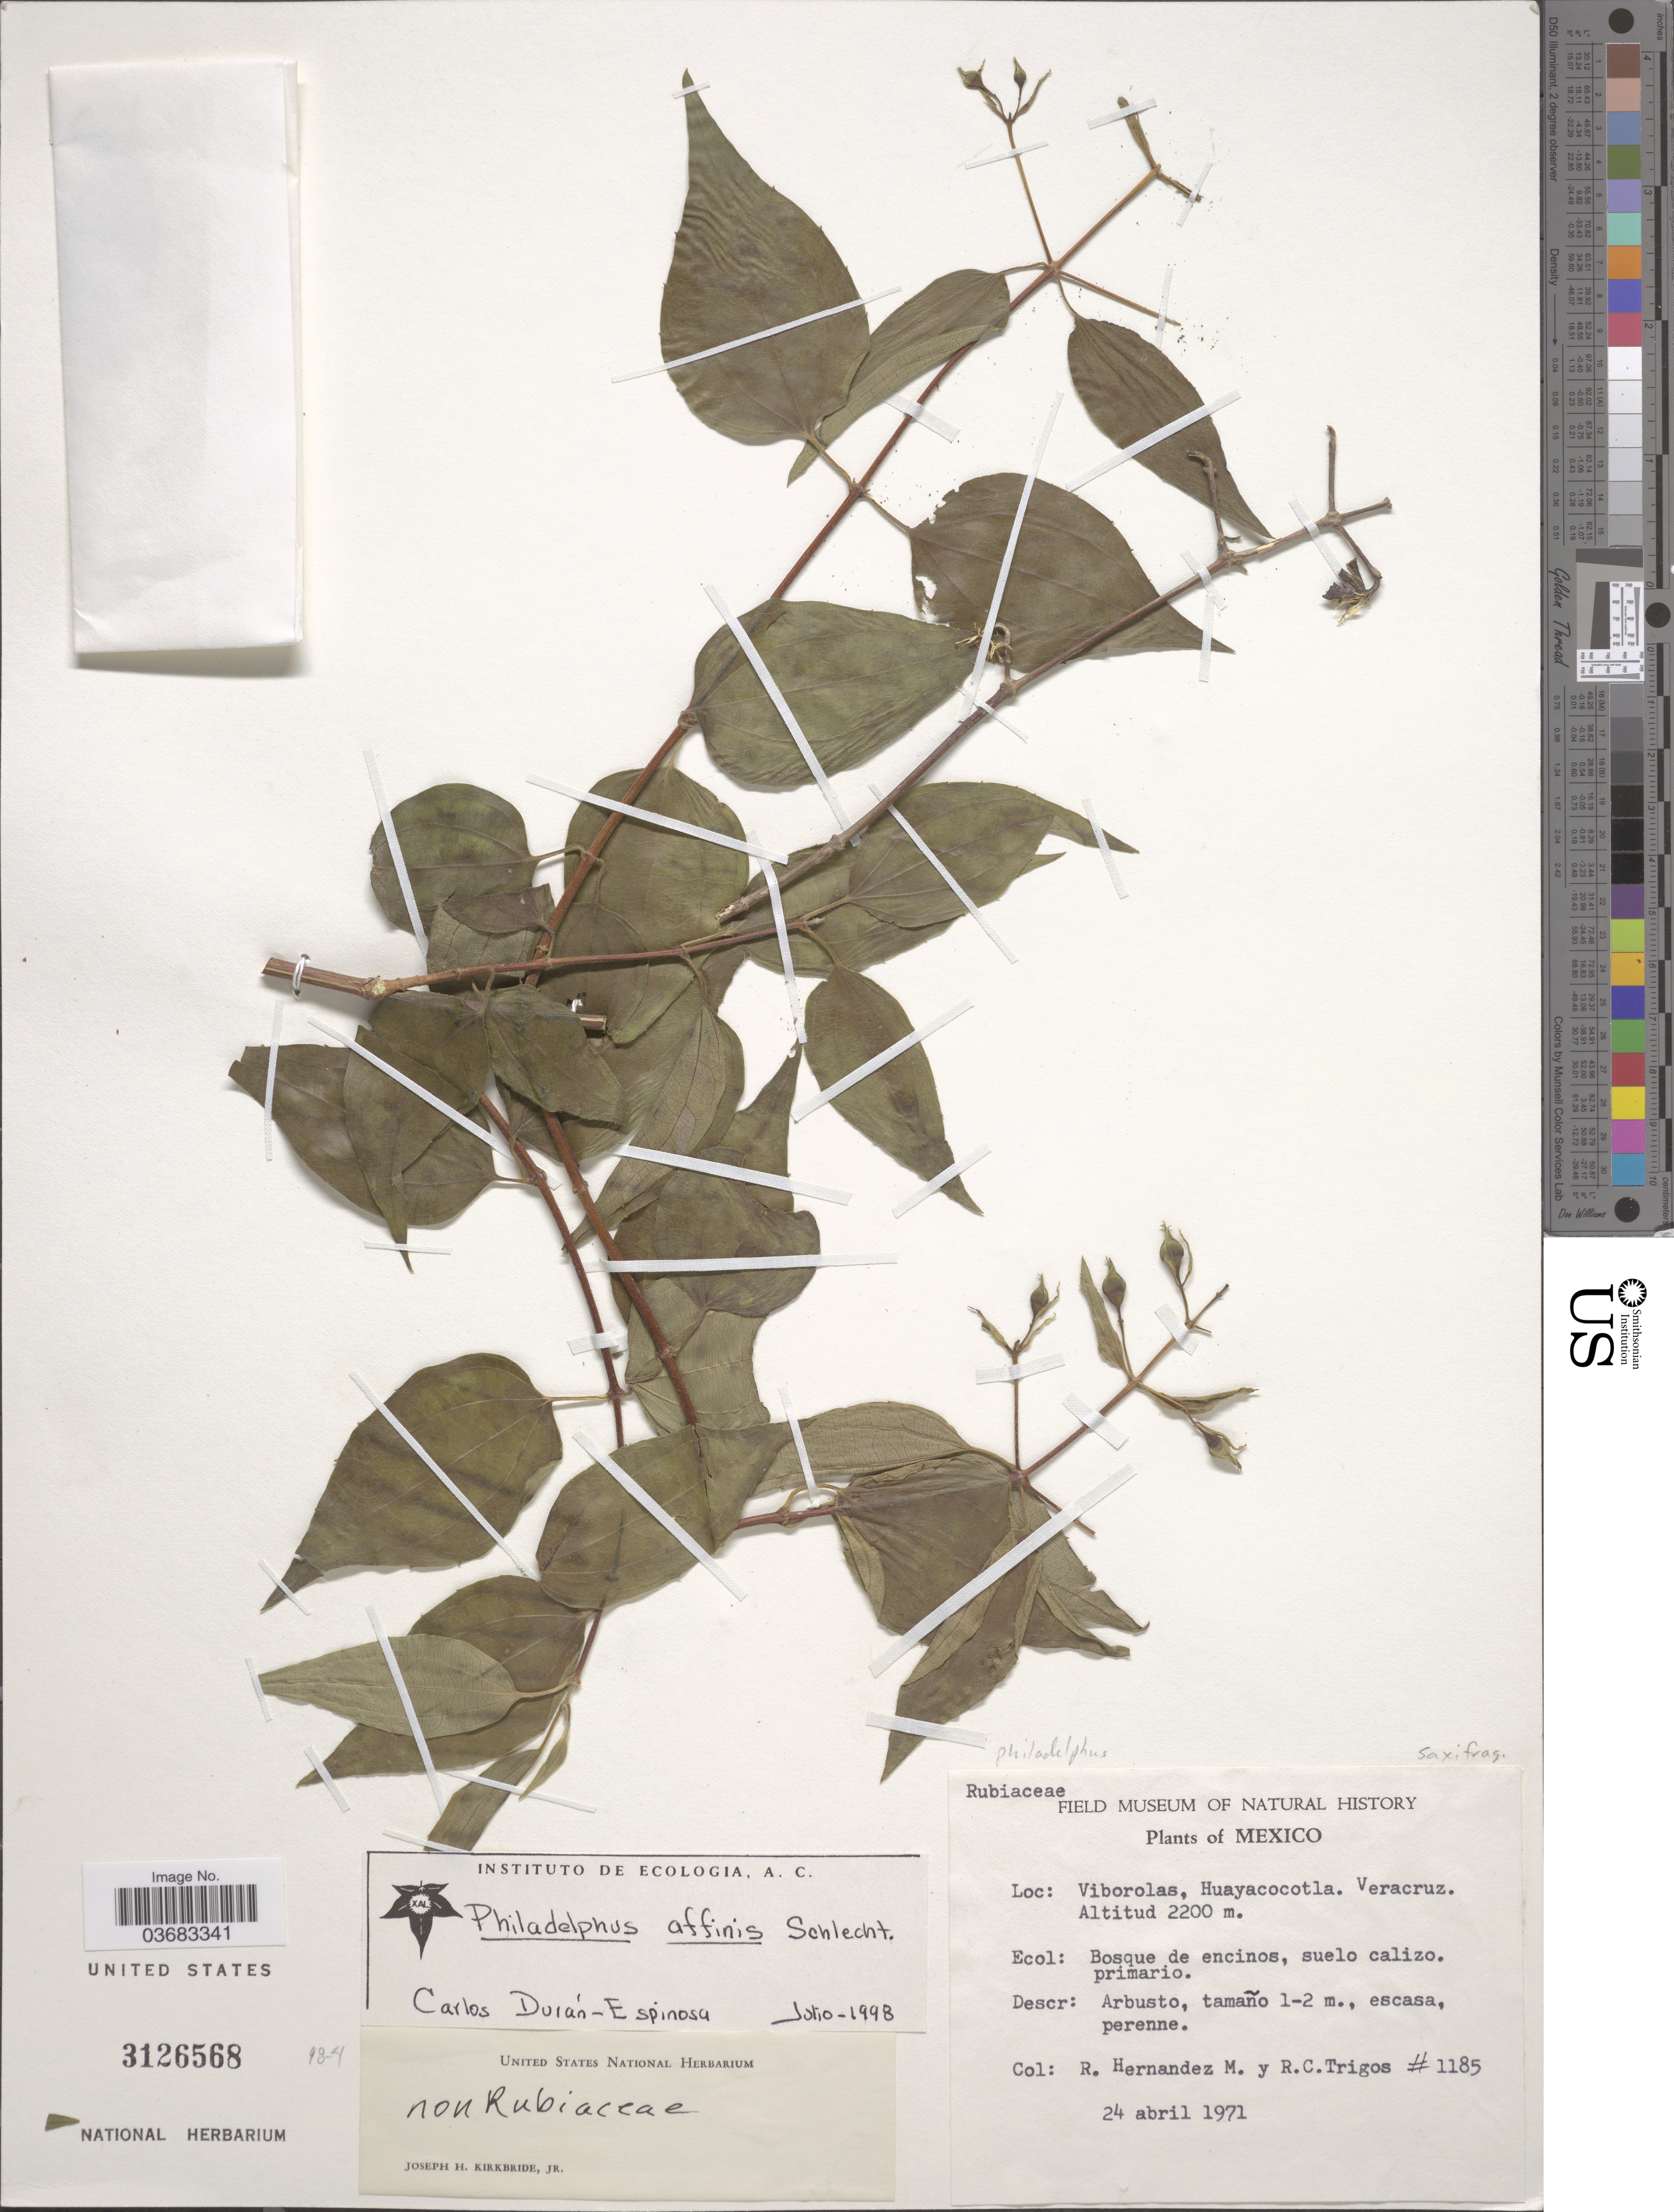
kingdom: Plantae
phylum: Tracheophyta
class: Magnoliopsida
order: Cornales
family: Hydrangeaceae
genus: Philadelphus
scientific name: Philadelphus affinis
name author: Schltdl.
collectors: R. Hernández M. & R. Trigos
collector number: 1185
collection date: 1971-04-24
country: Mexico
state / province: Veracruz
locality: Viborolas, Huayacocotla. Veracruz.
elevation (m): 2200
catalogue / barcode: US 3126568